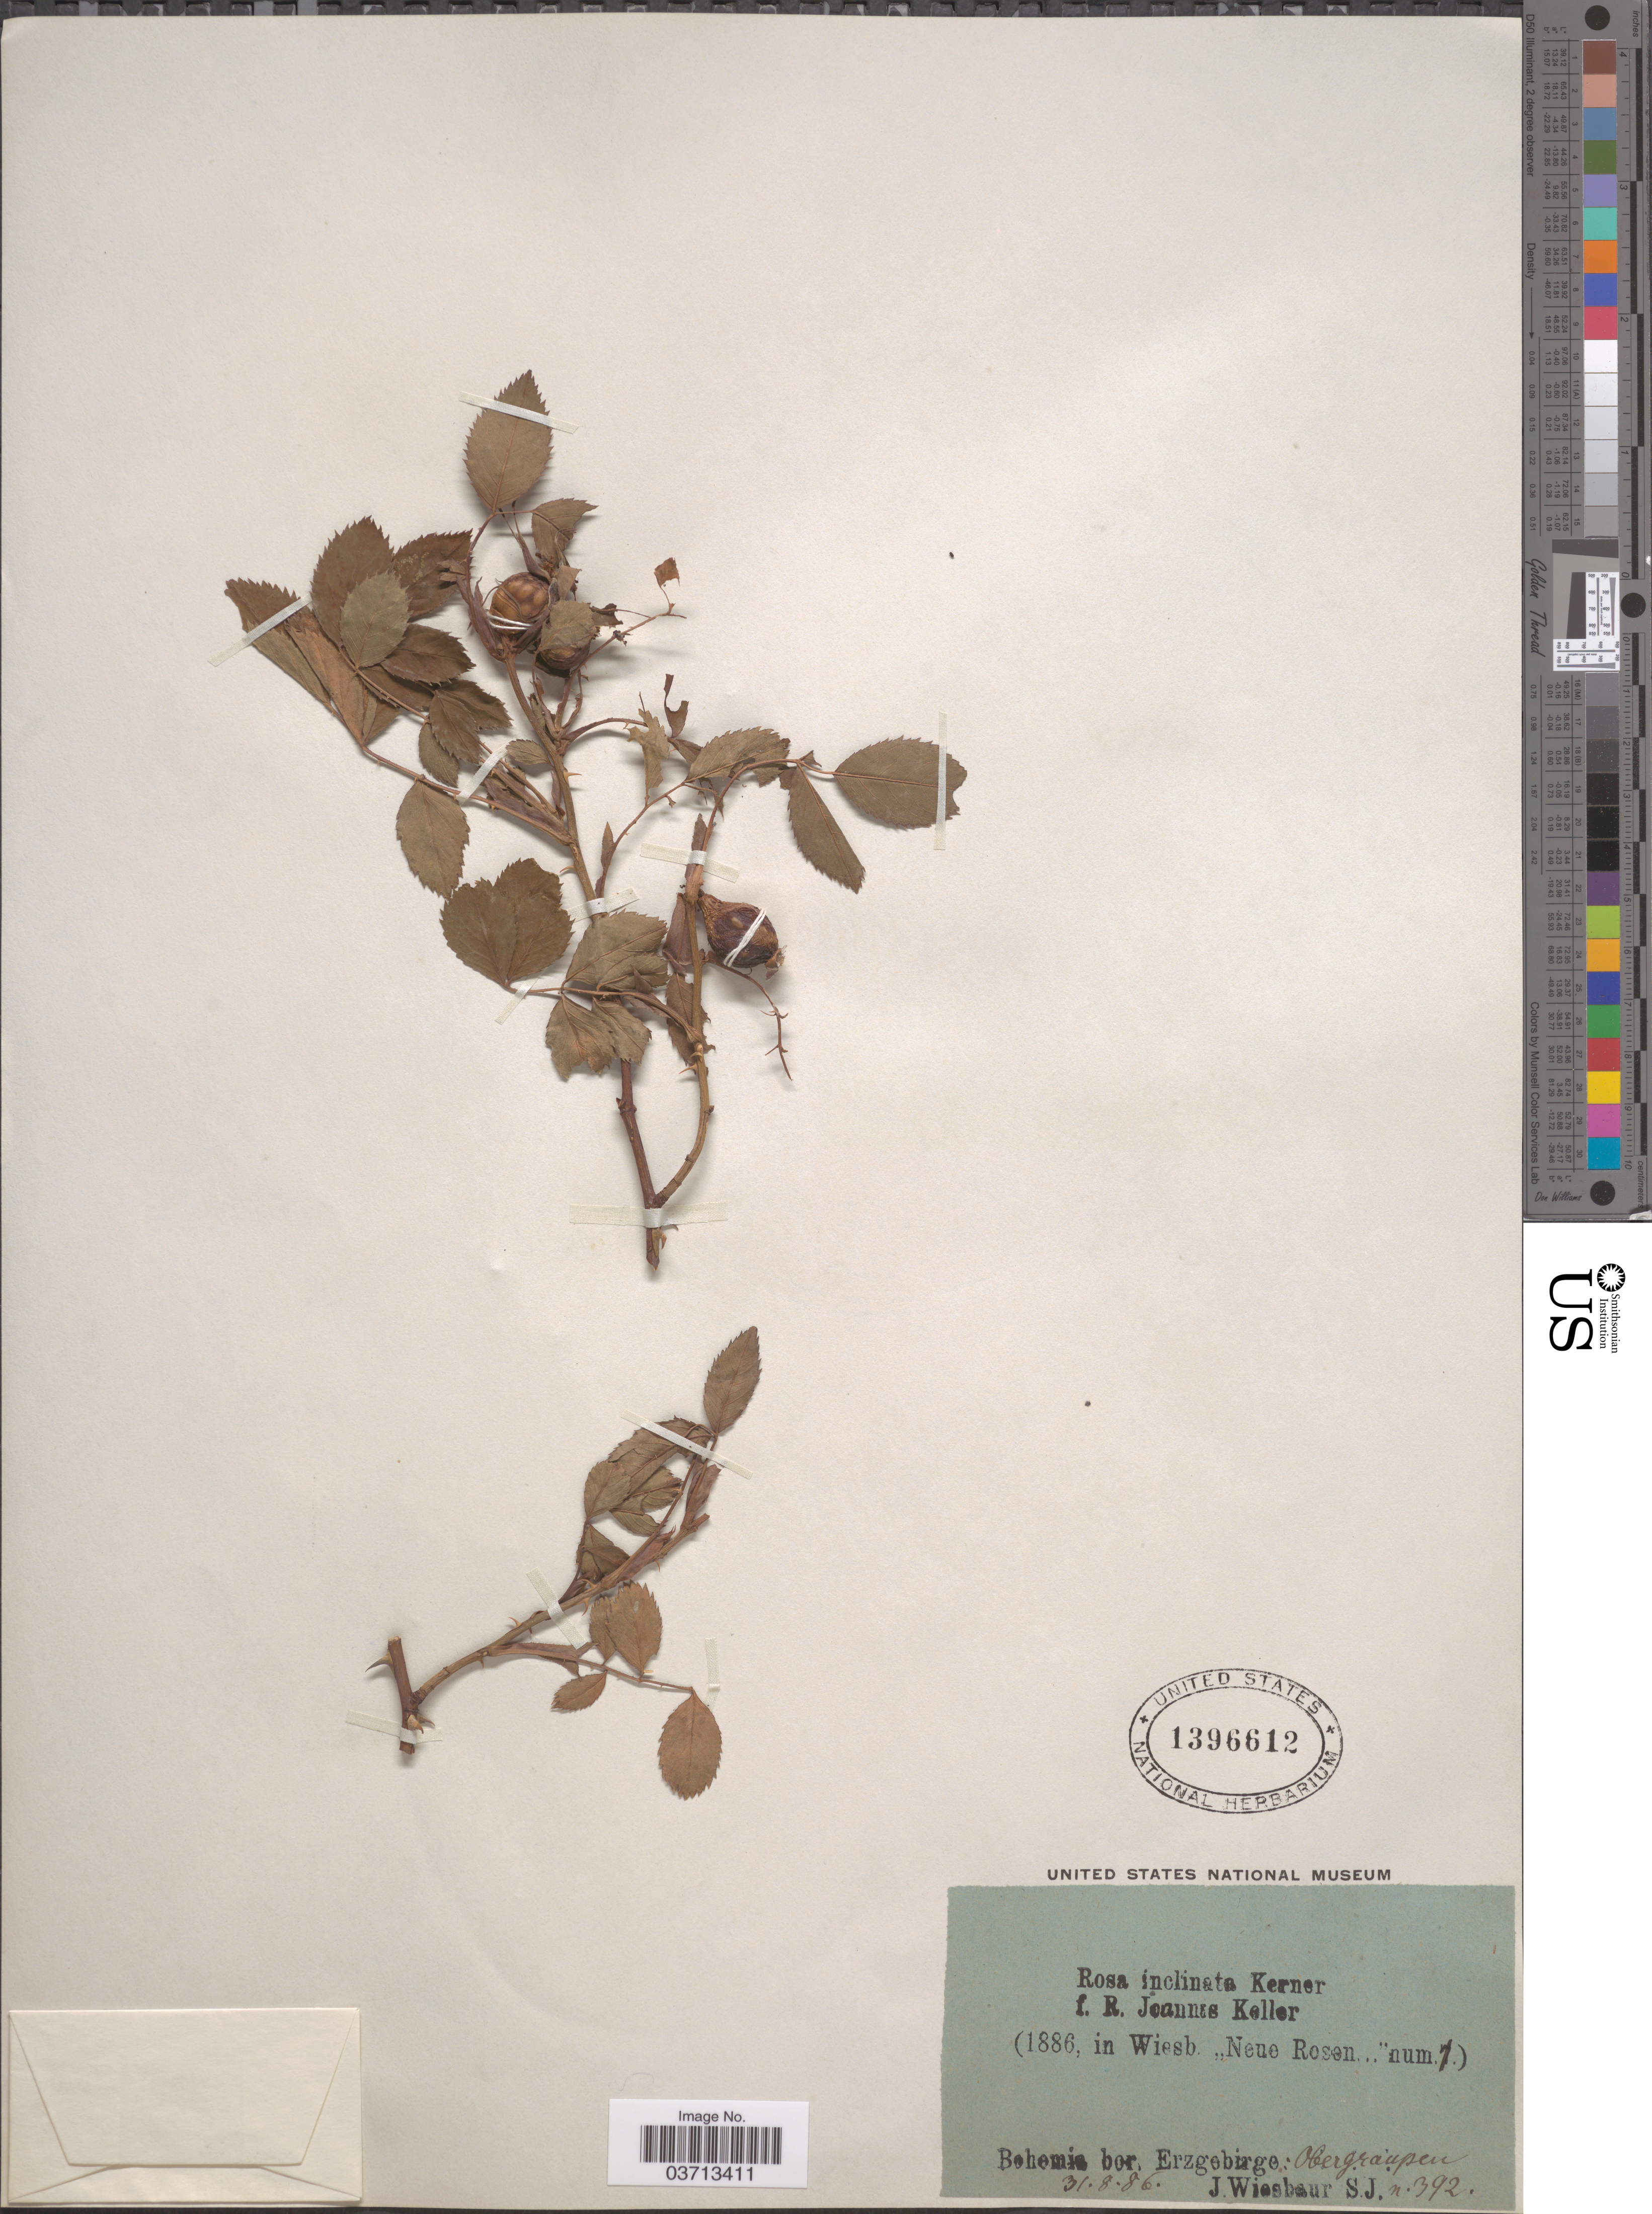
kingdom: Plantae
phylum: Tracheophyta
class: Magnoliopsida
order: Rosales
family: Rosaceae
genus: Rosa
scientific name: Rosa inclinata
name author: A. Kern.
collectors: J. Wiesbaur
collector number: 392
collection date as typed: Transcribed d/m/y: 31/8/86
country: Czechia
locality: Bohemia bor. Erzgebige: Obergraupen.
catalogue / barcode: US 1396612